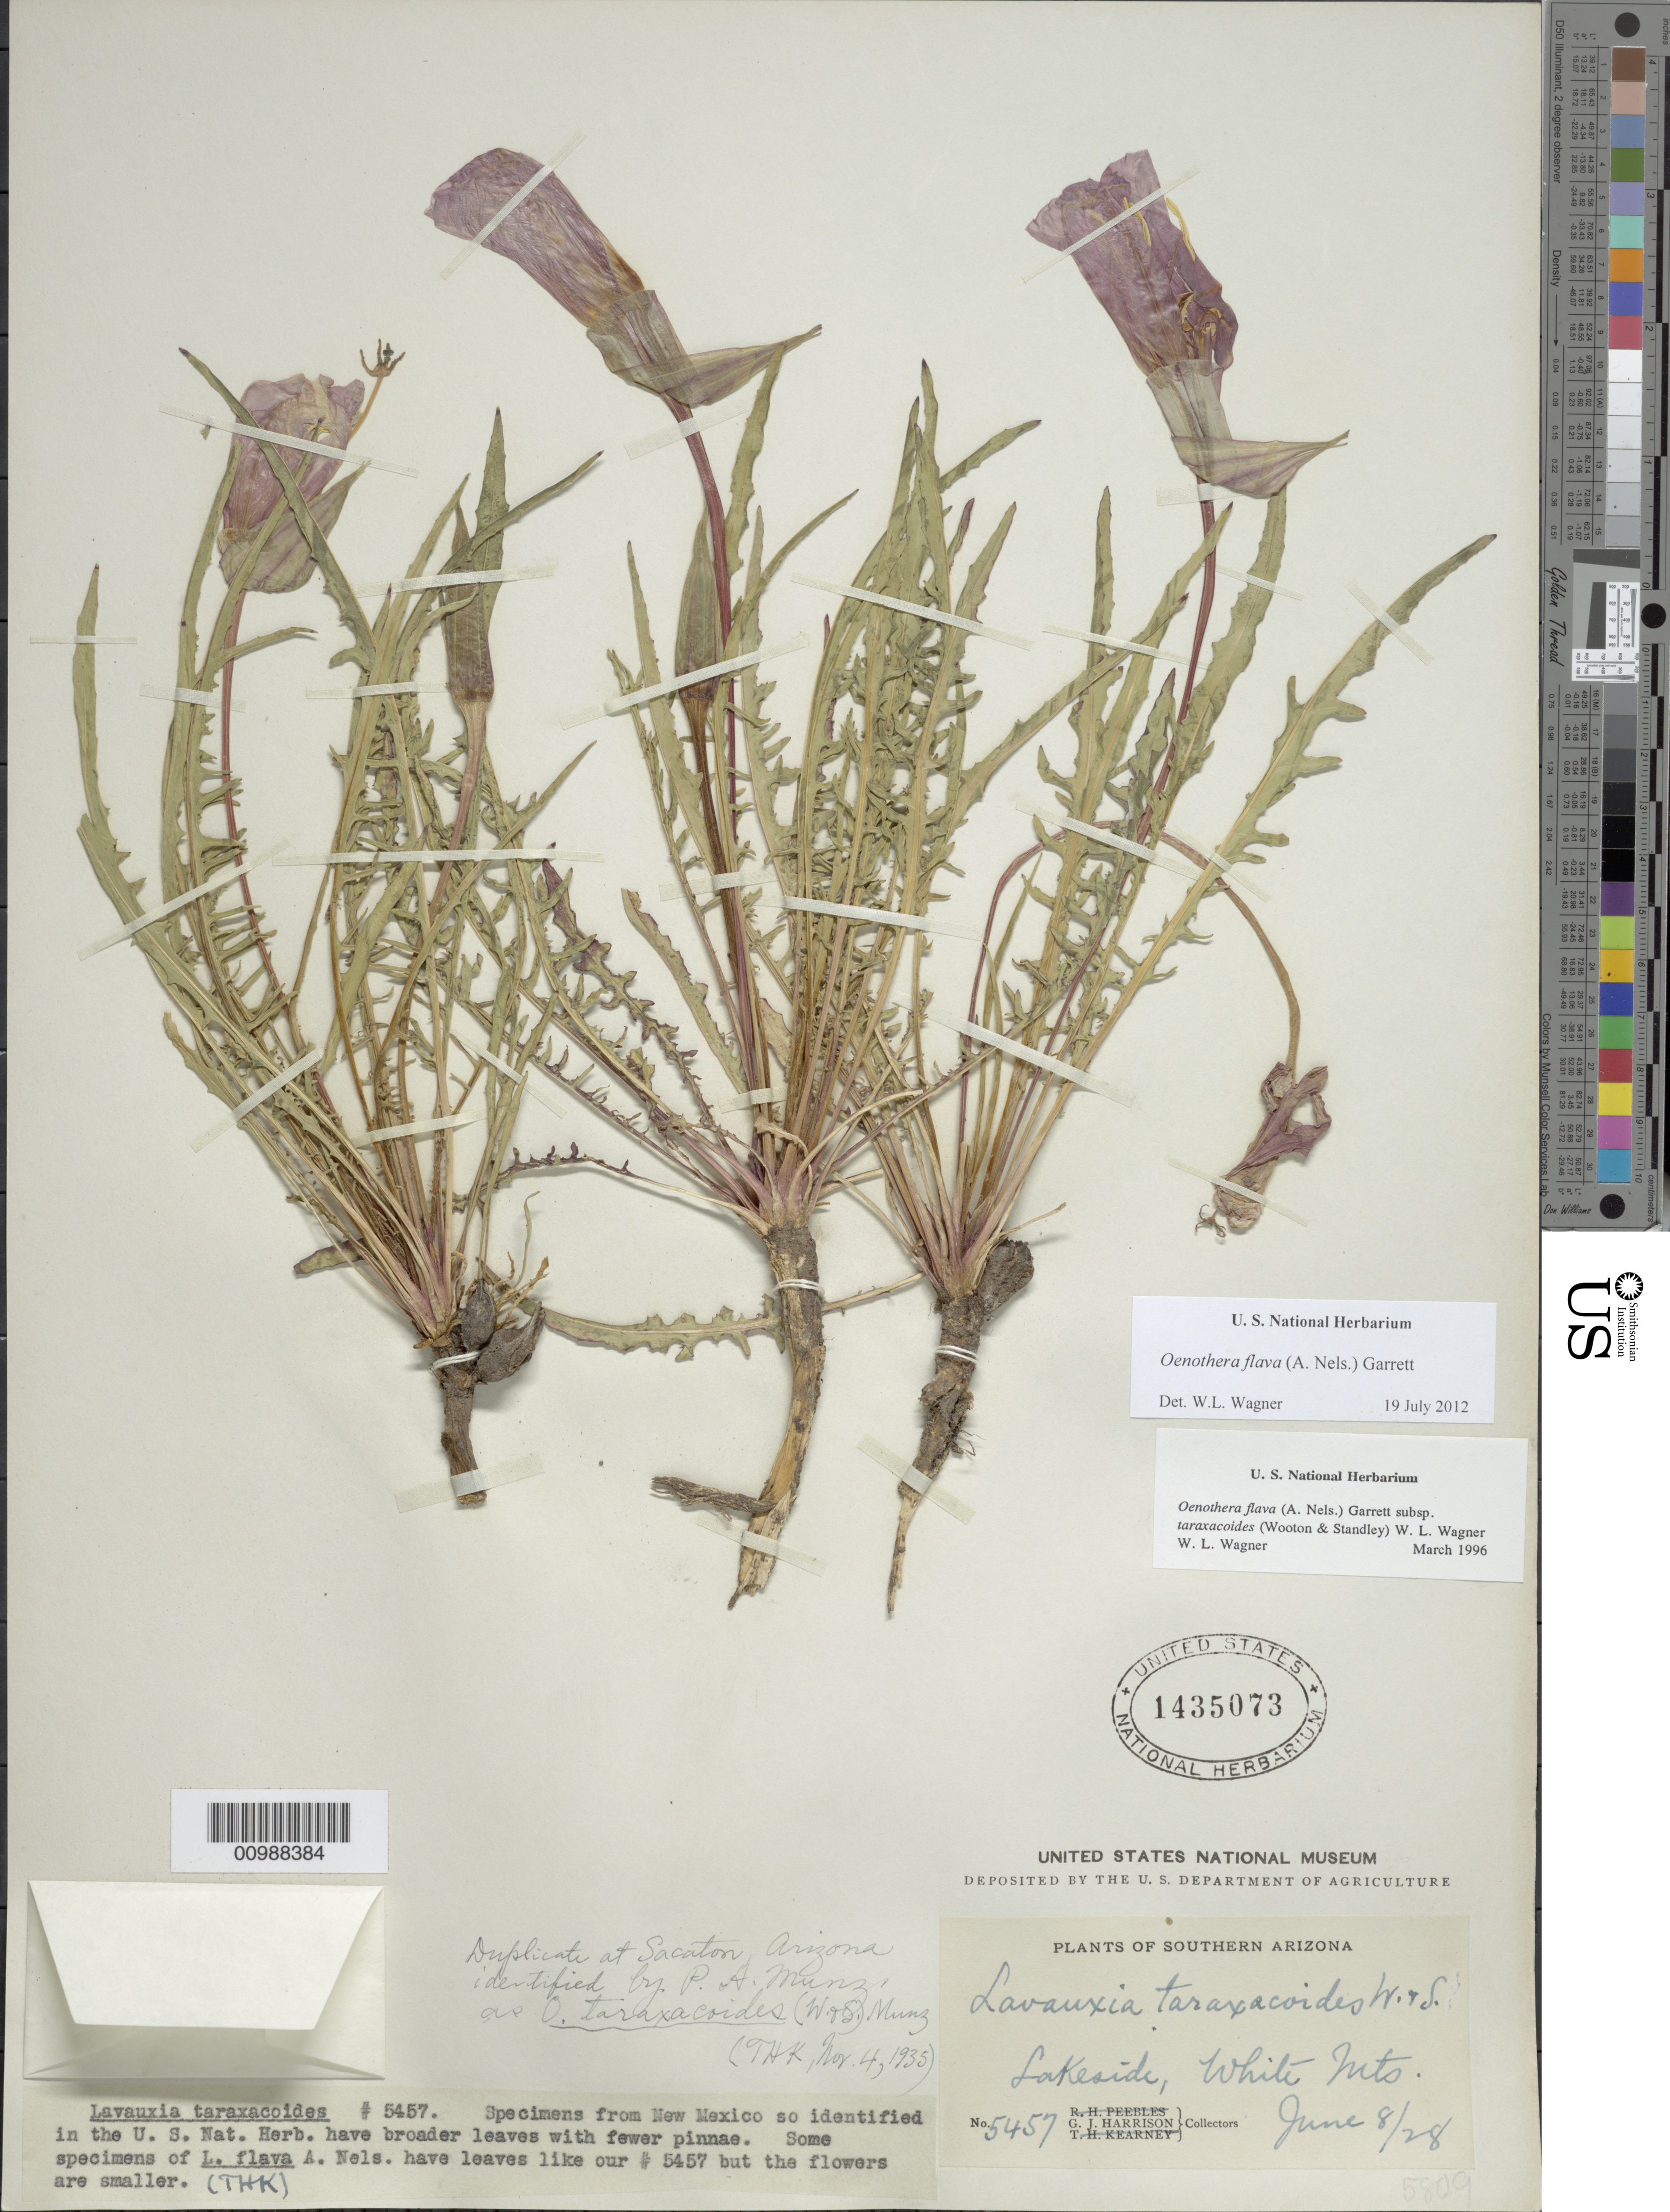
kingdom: Plantae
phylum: Tracheophyta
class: Magnoliopsida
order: Myrtales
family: Onagraceae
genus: Oenothera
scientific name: Oenothera flava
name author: (A. Nelson) Garrett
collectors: G. J. Harrison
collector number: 5457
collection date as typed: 08 Jun 1928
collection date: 1928-06-08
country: United States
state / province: Arizona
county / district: Navajo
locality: Lakeside, White Mountains.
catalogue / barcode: US 1435073